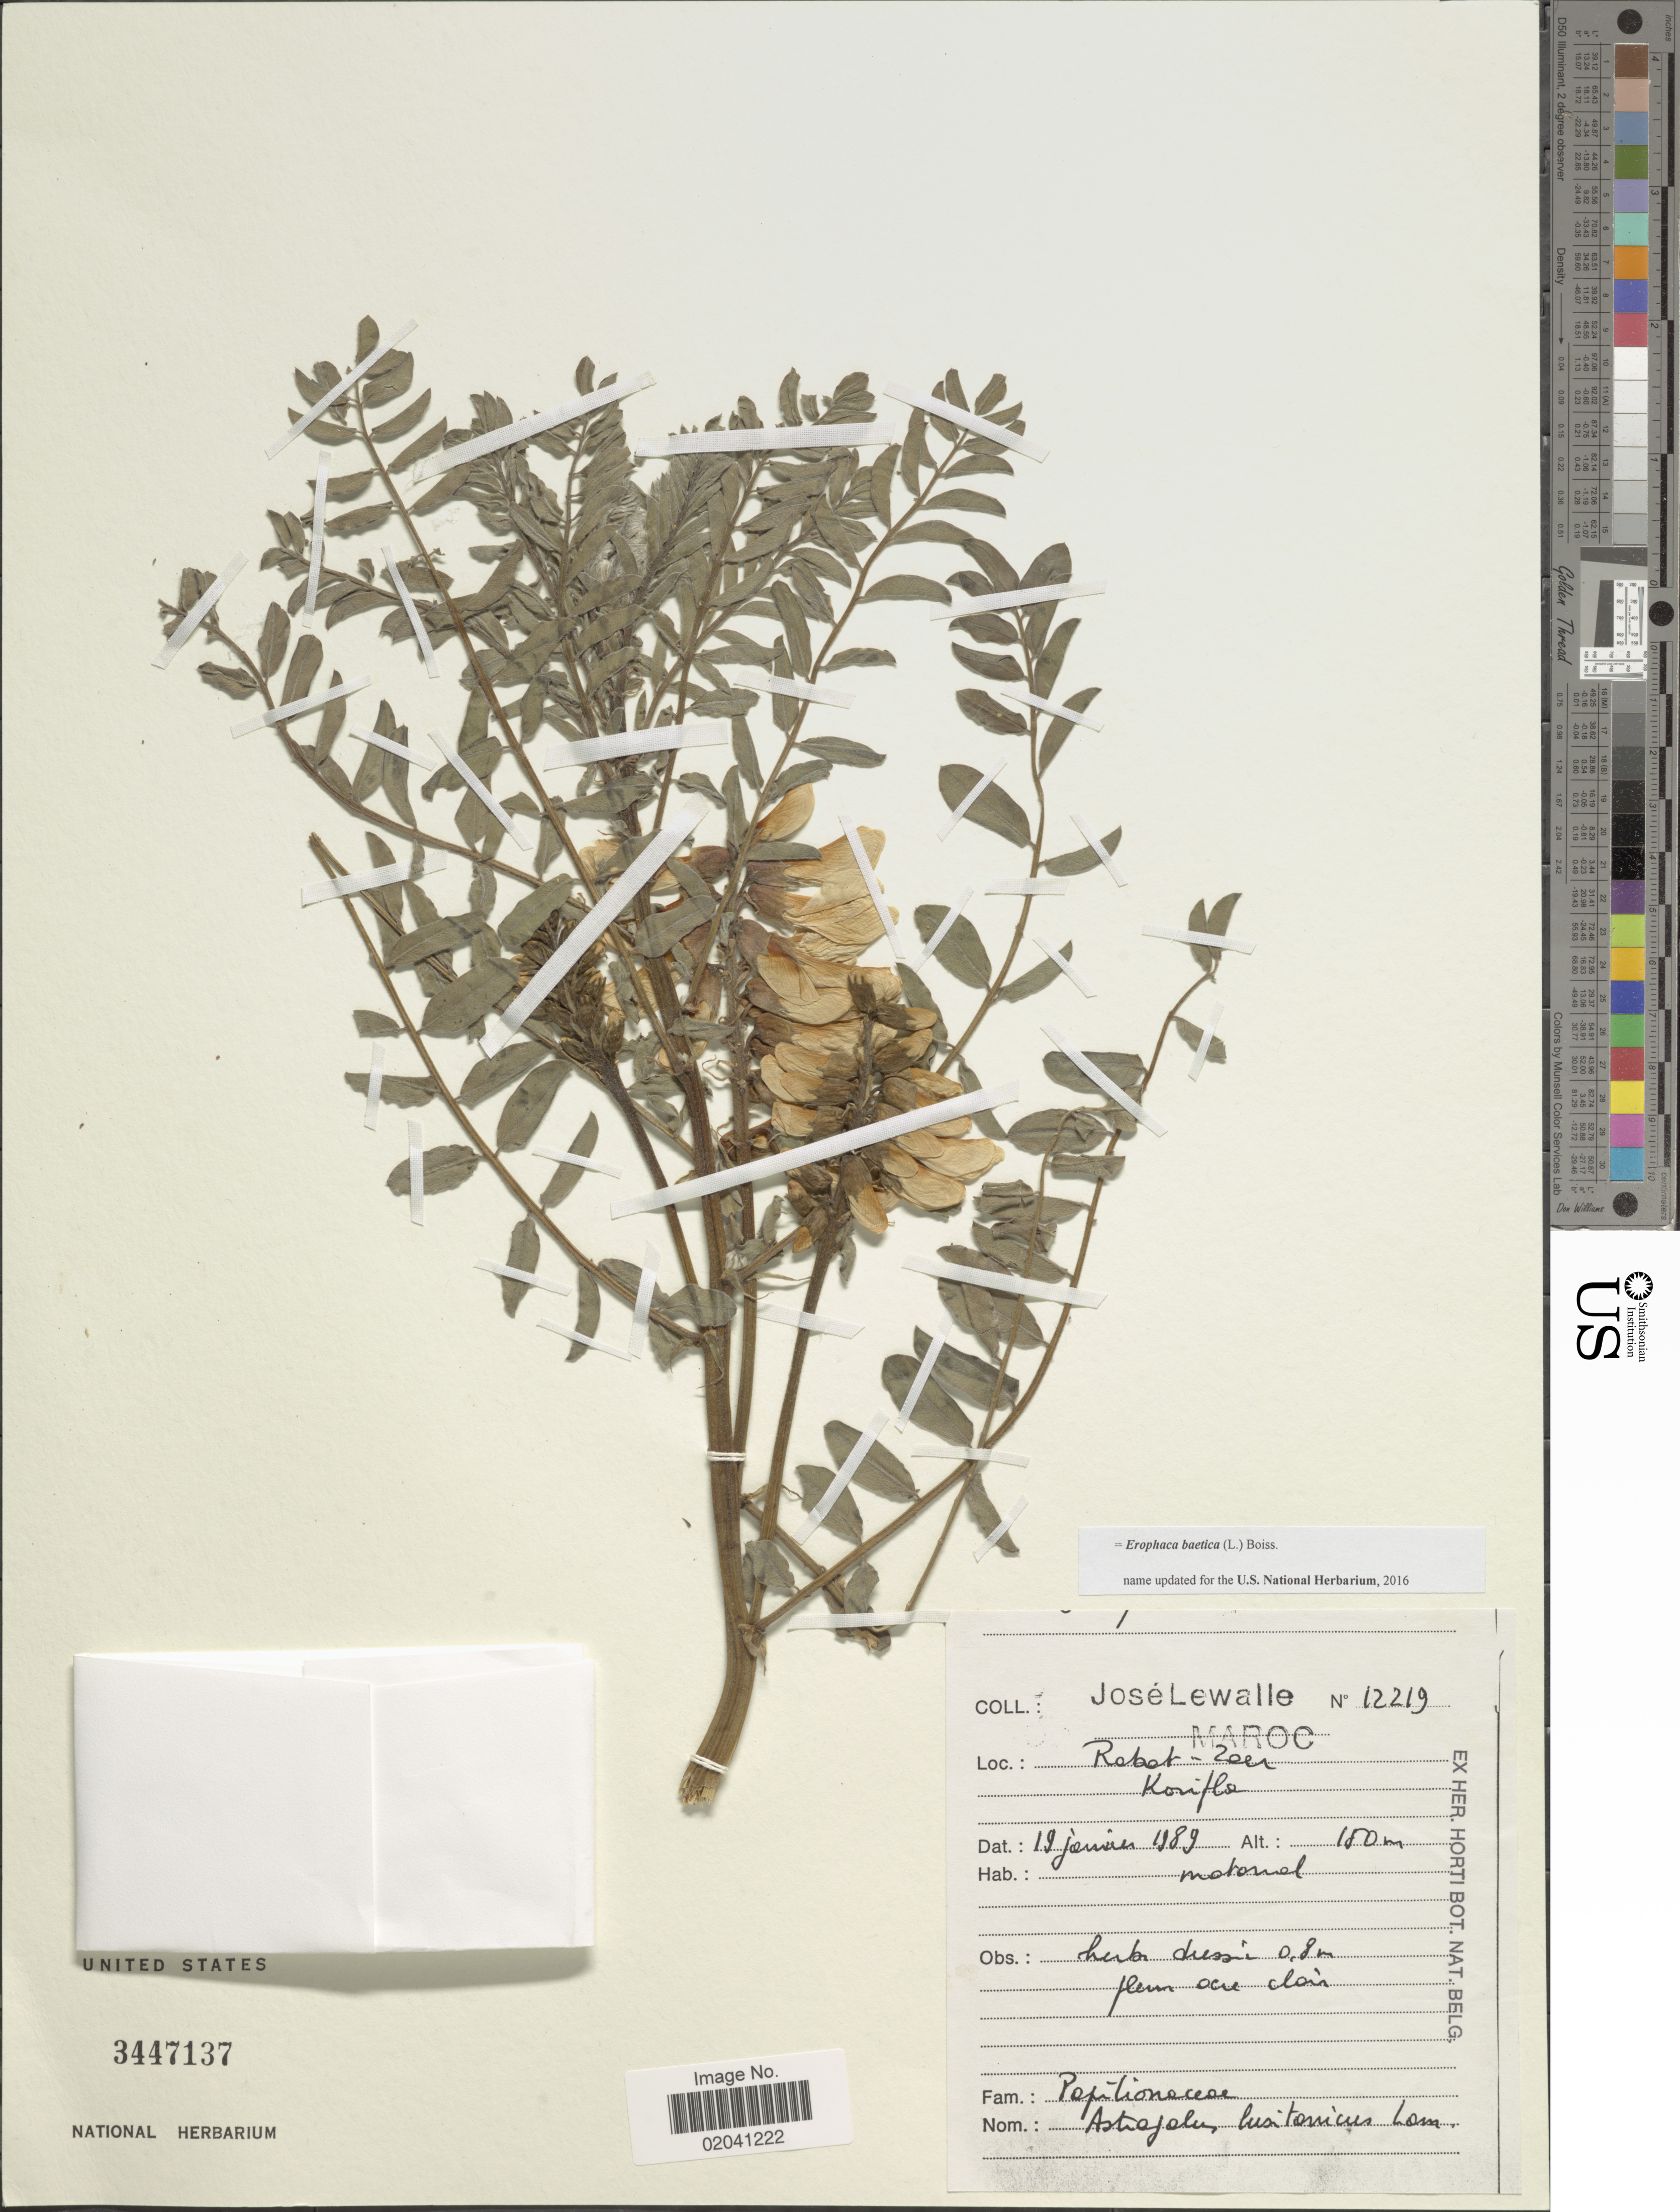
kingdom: Plantae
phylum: Tracheophyta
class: Magnoliopsida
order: Fabales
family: Fabaceae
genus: Erophaca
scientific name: Erophaca baetica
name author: (L.) Boiss.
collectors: J. Lewalle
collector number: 12219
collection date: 1989-01-19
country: Morocco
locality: Rabat-Zaer. Korifla.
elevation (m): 150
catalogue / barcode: US 3447137